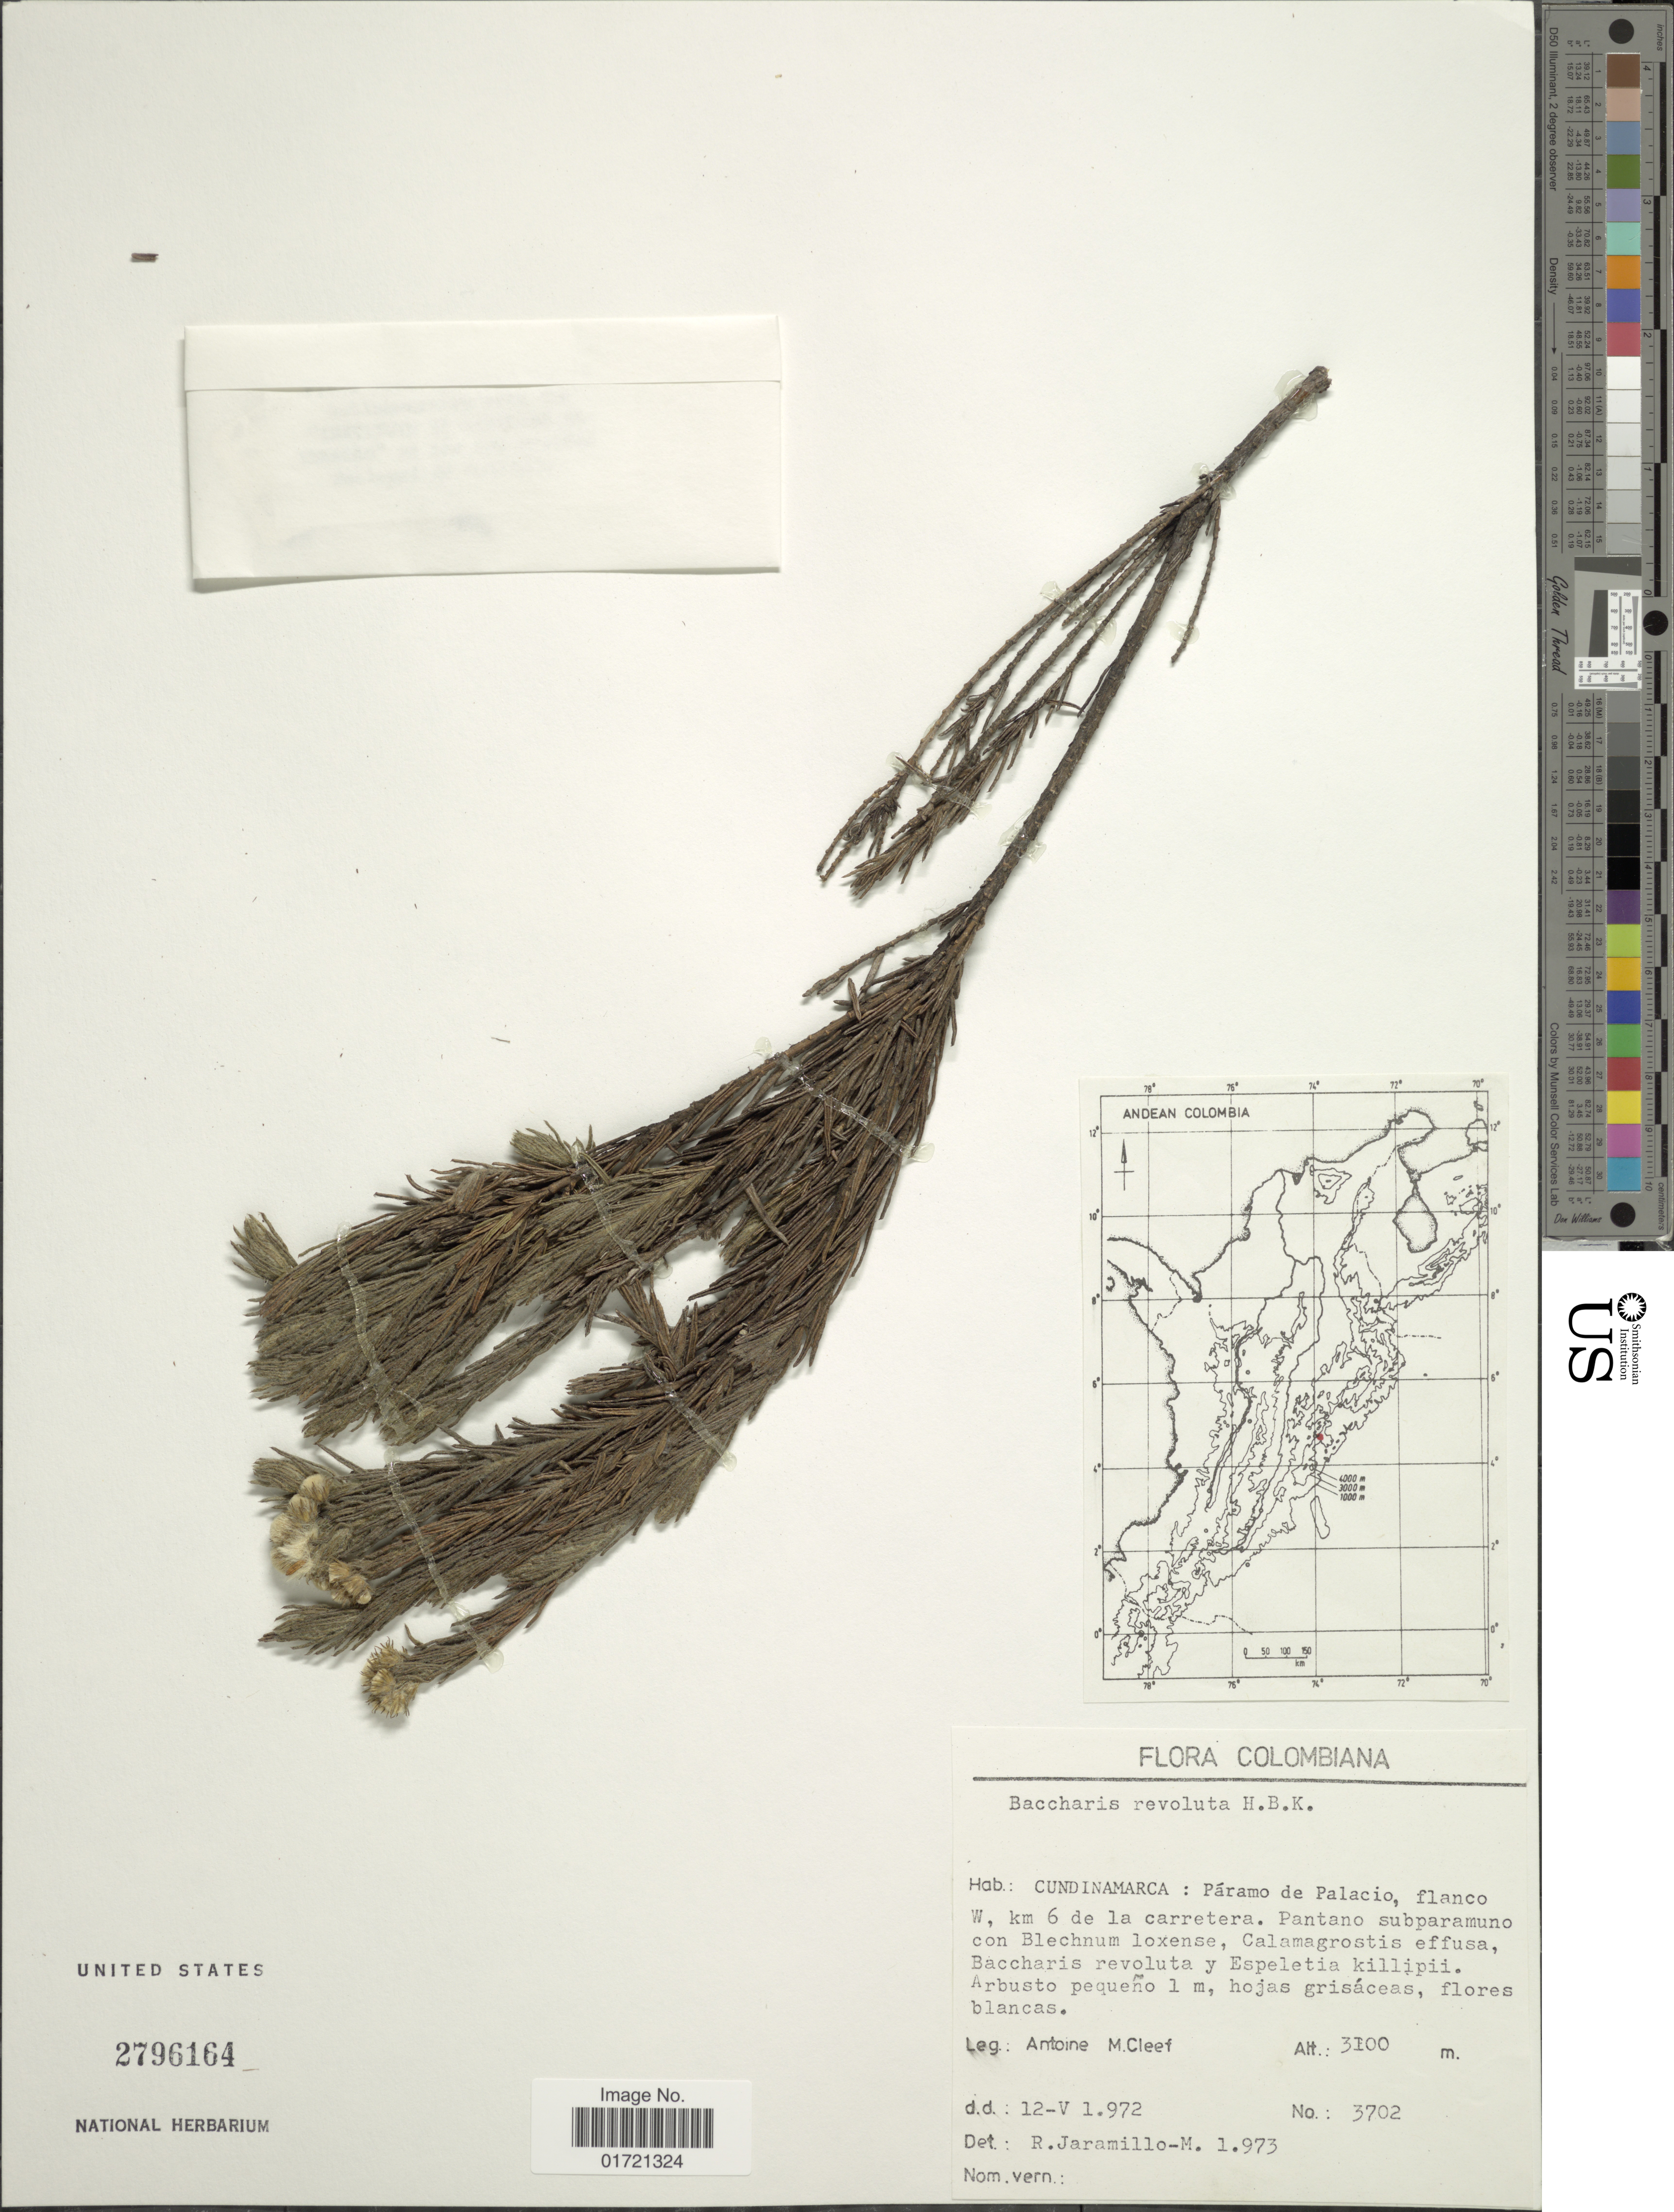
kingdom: Plantae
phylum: Tracheophyta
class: Magnoliopsida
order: Asterales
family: Asteraceae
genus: Baccharis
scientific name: Baccharis revoluta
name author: Kunth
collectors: A. M. Cleef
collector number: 3702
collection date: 1972-05-12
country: Colombia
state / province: Cundinamarca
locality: Cundinamarca: Páramo de Palacio, flanco W, km 6 de la carretera.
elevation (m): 3100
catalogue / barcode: US 2796164